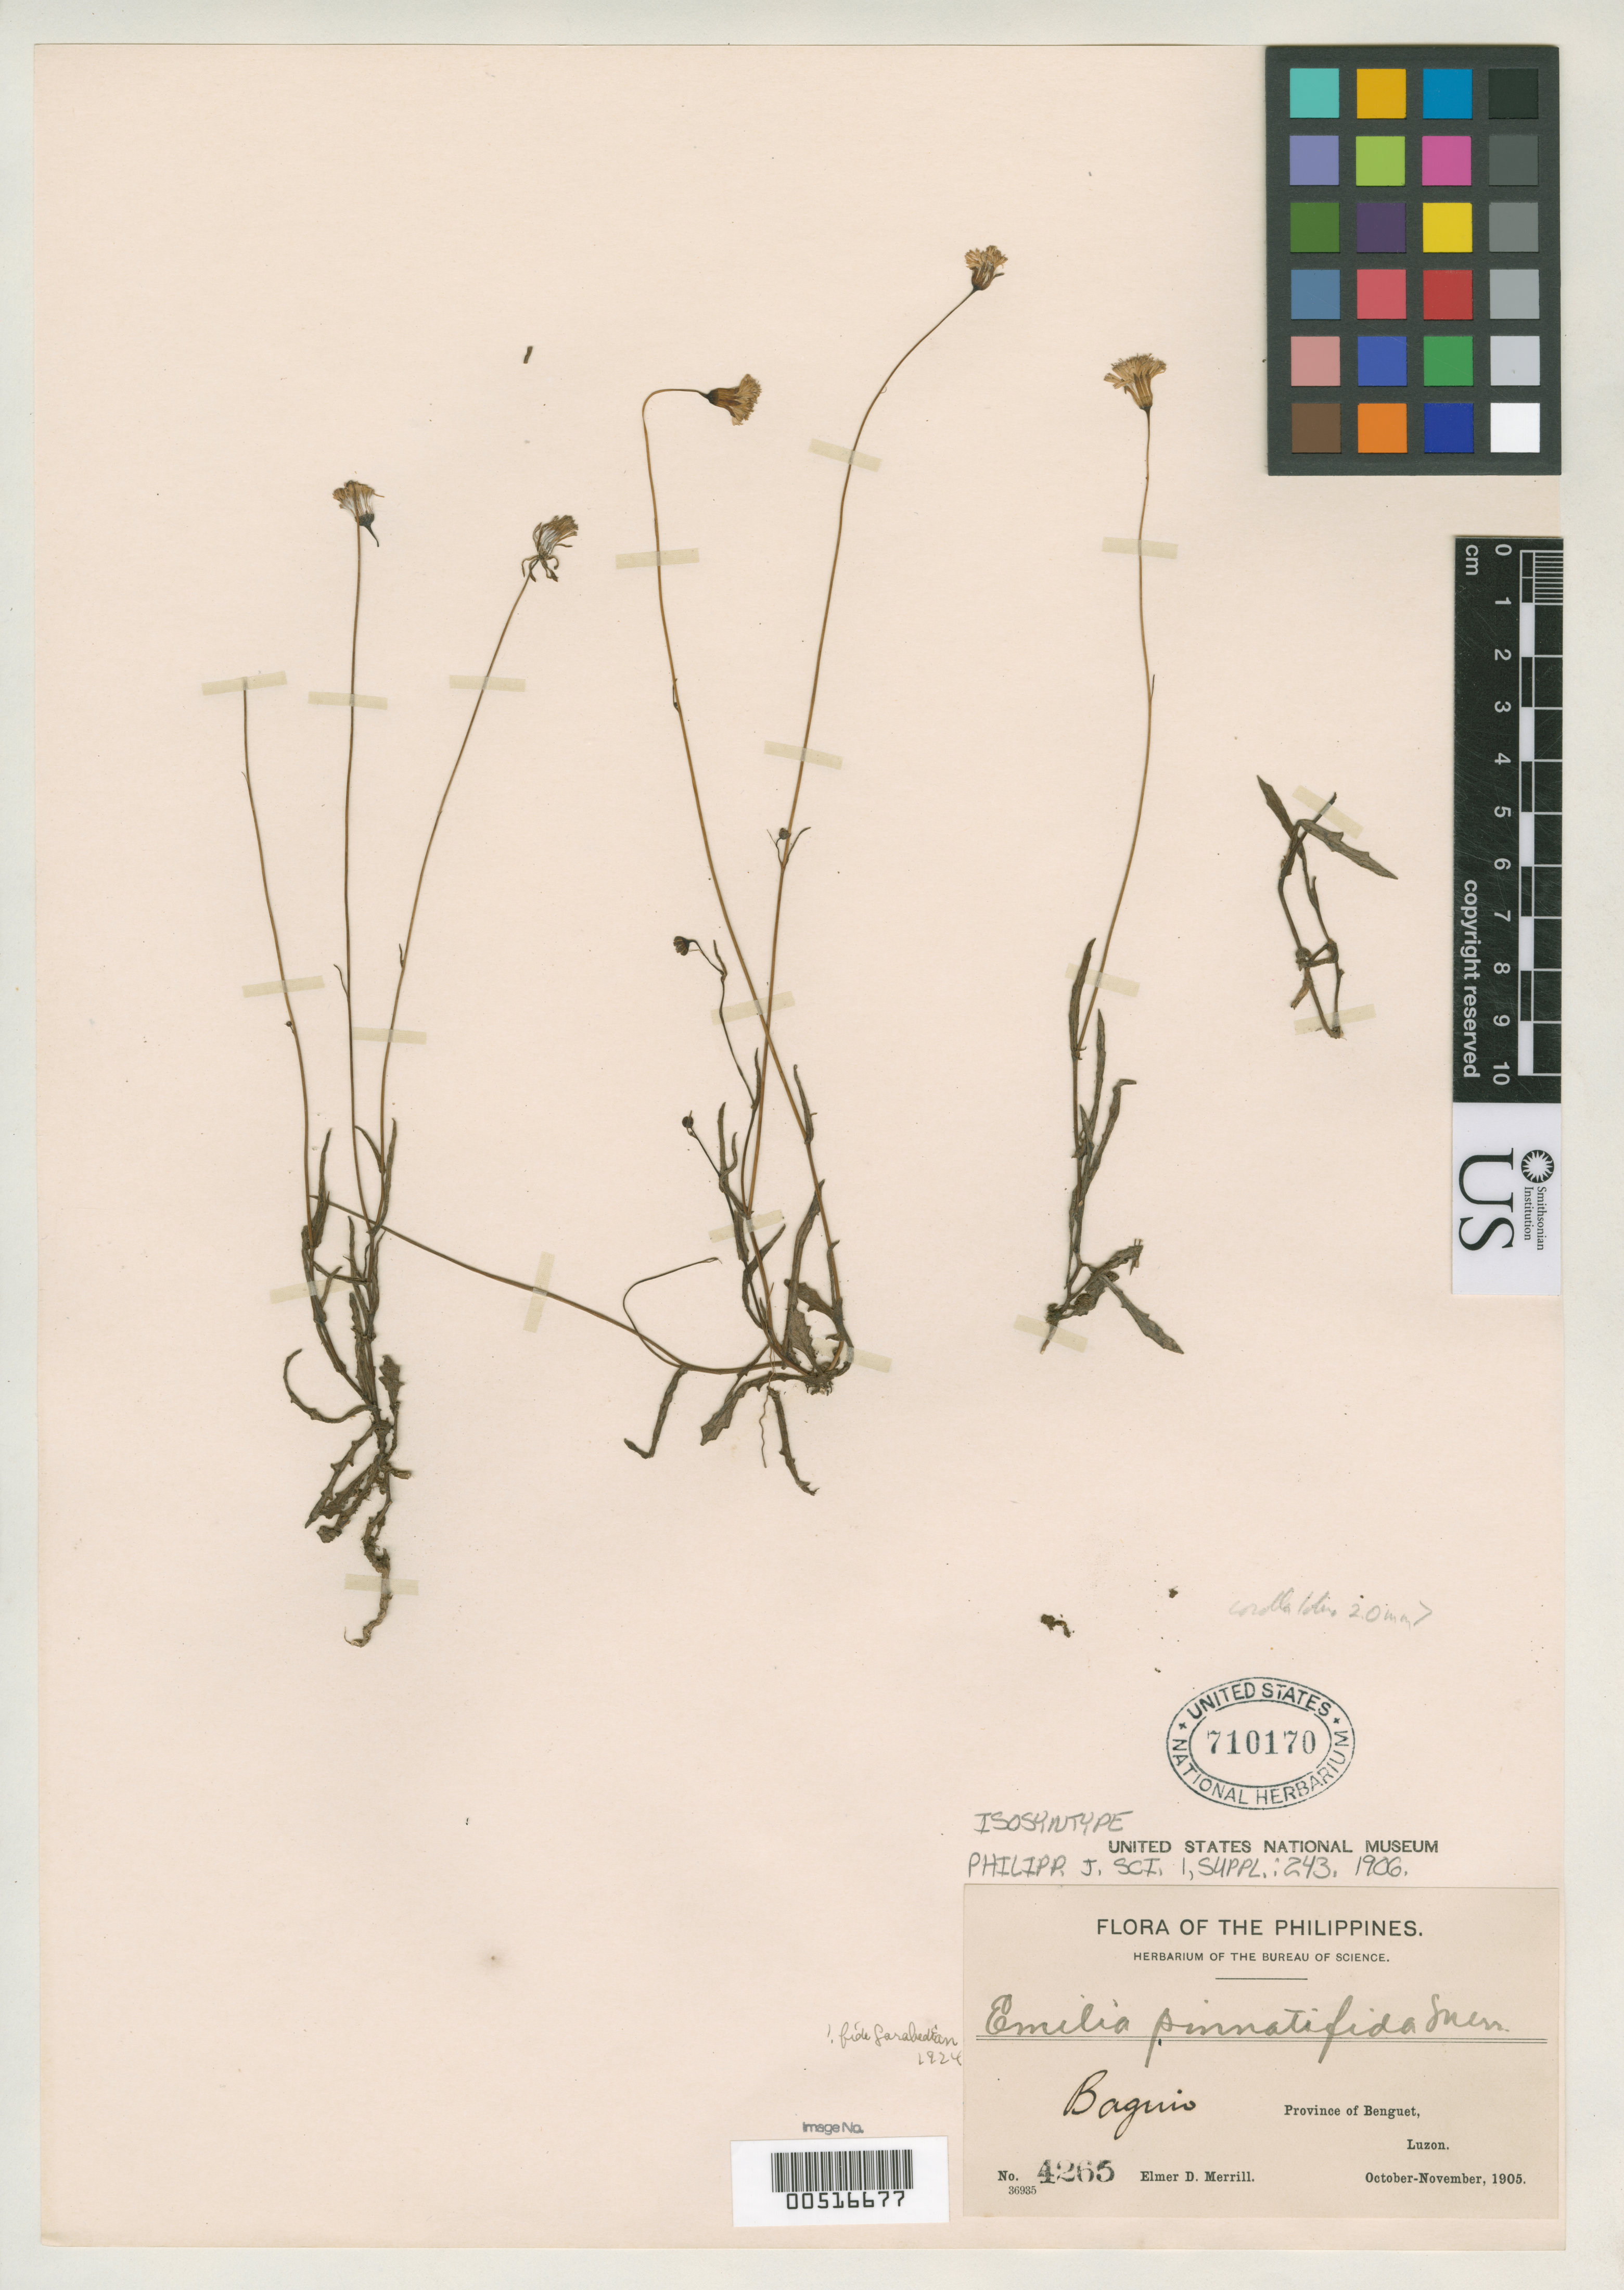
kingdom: Plantae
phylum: Tracheophyta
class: Magnoliopsida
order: Asterales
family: Asteraceae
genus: Emilia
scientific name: Emilia pinnatifida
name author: Merr.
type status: Isosyntype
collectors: E. D. Merrill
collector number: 4265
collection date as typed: Oct 1905 to -- Nov 1905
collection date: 1905-10/1905-11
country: Philippines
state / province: Cordillera (Administrative Region)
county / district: Benguet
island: Luzon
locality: Baguio.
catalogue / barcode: US 710170